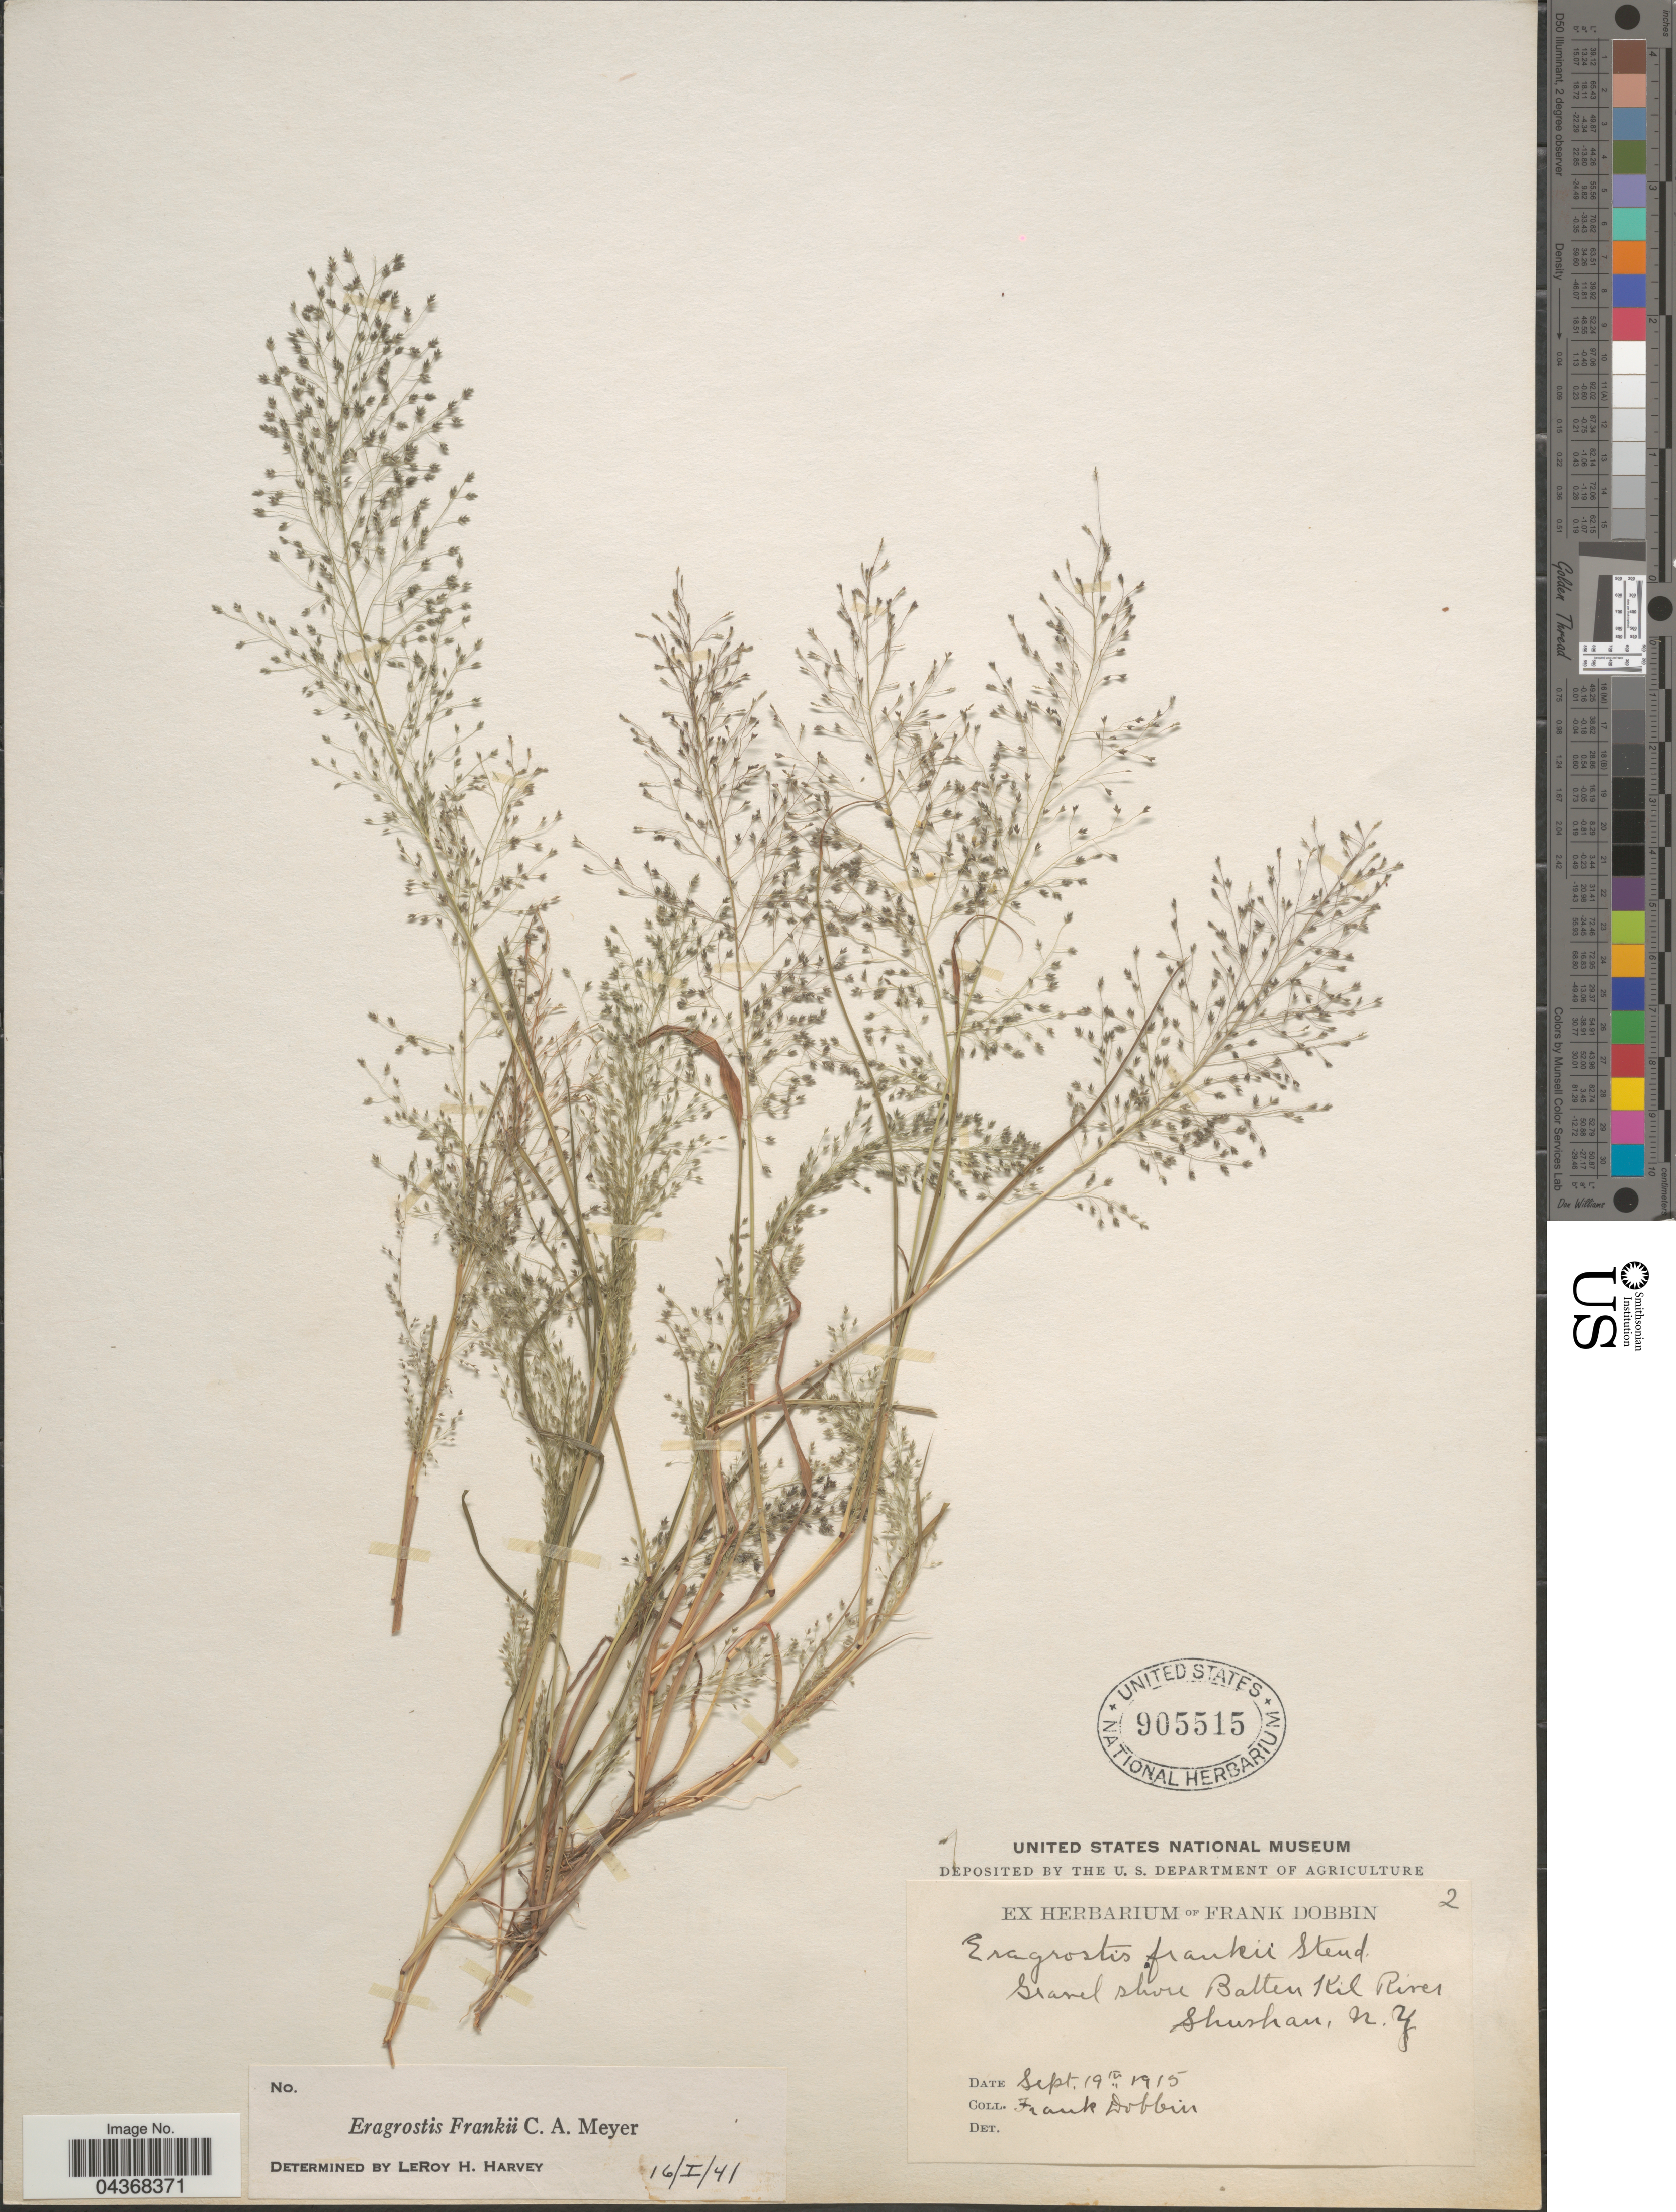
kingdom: Plantae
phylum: Tracheophyta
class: Liliopsida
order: Poales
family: Poaceae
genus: Eragrostis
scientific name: Eragrostis frankii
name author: C.A. Mey. ex Steud.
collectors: F. Dobbin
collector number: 2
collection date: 1915-09-19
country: United States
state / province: New York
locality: Gravel shore Batten Kill River. Shushan.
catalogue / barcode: US 905515